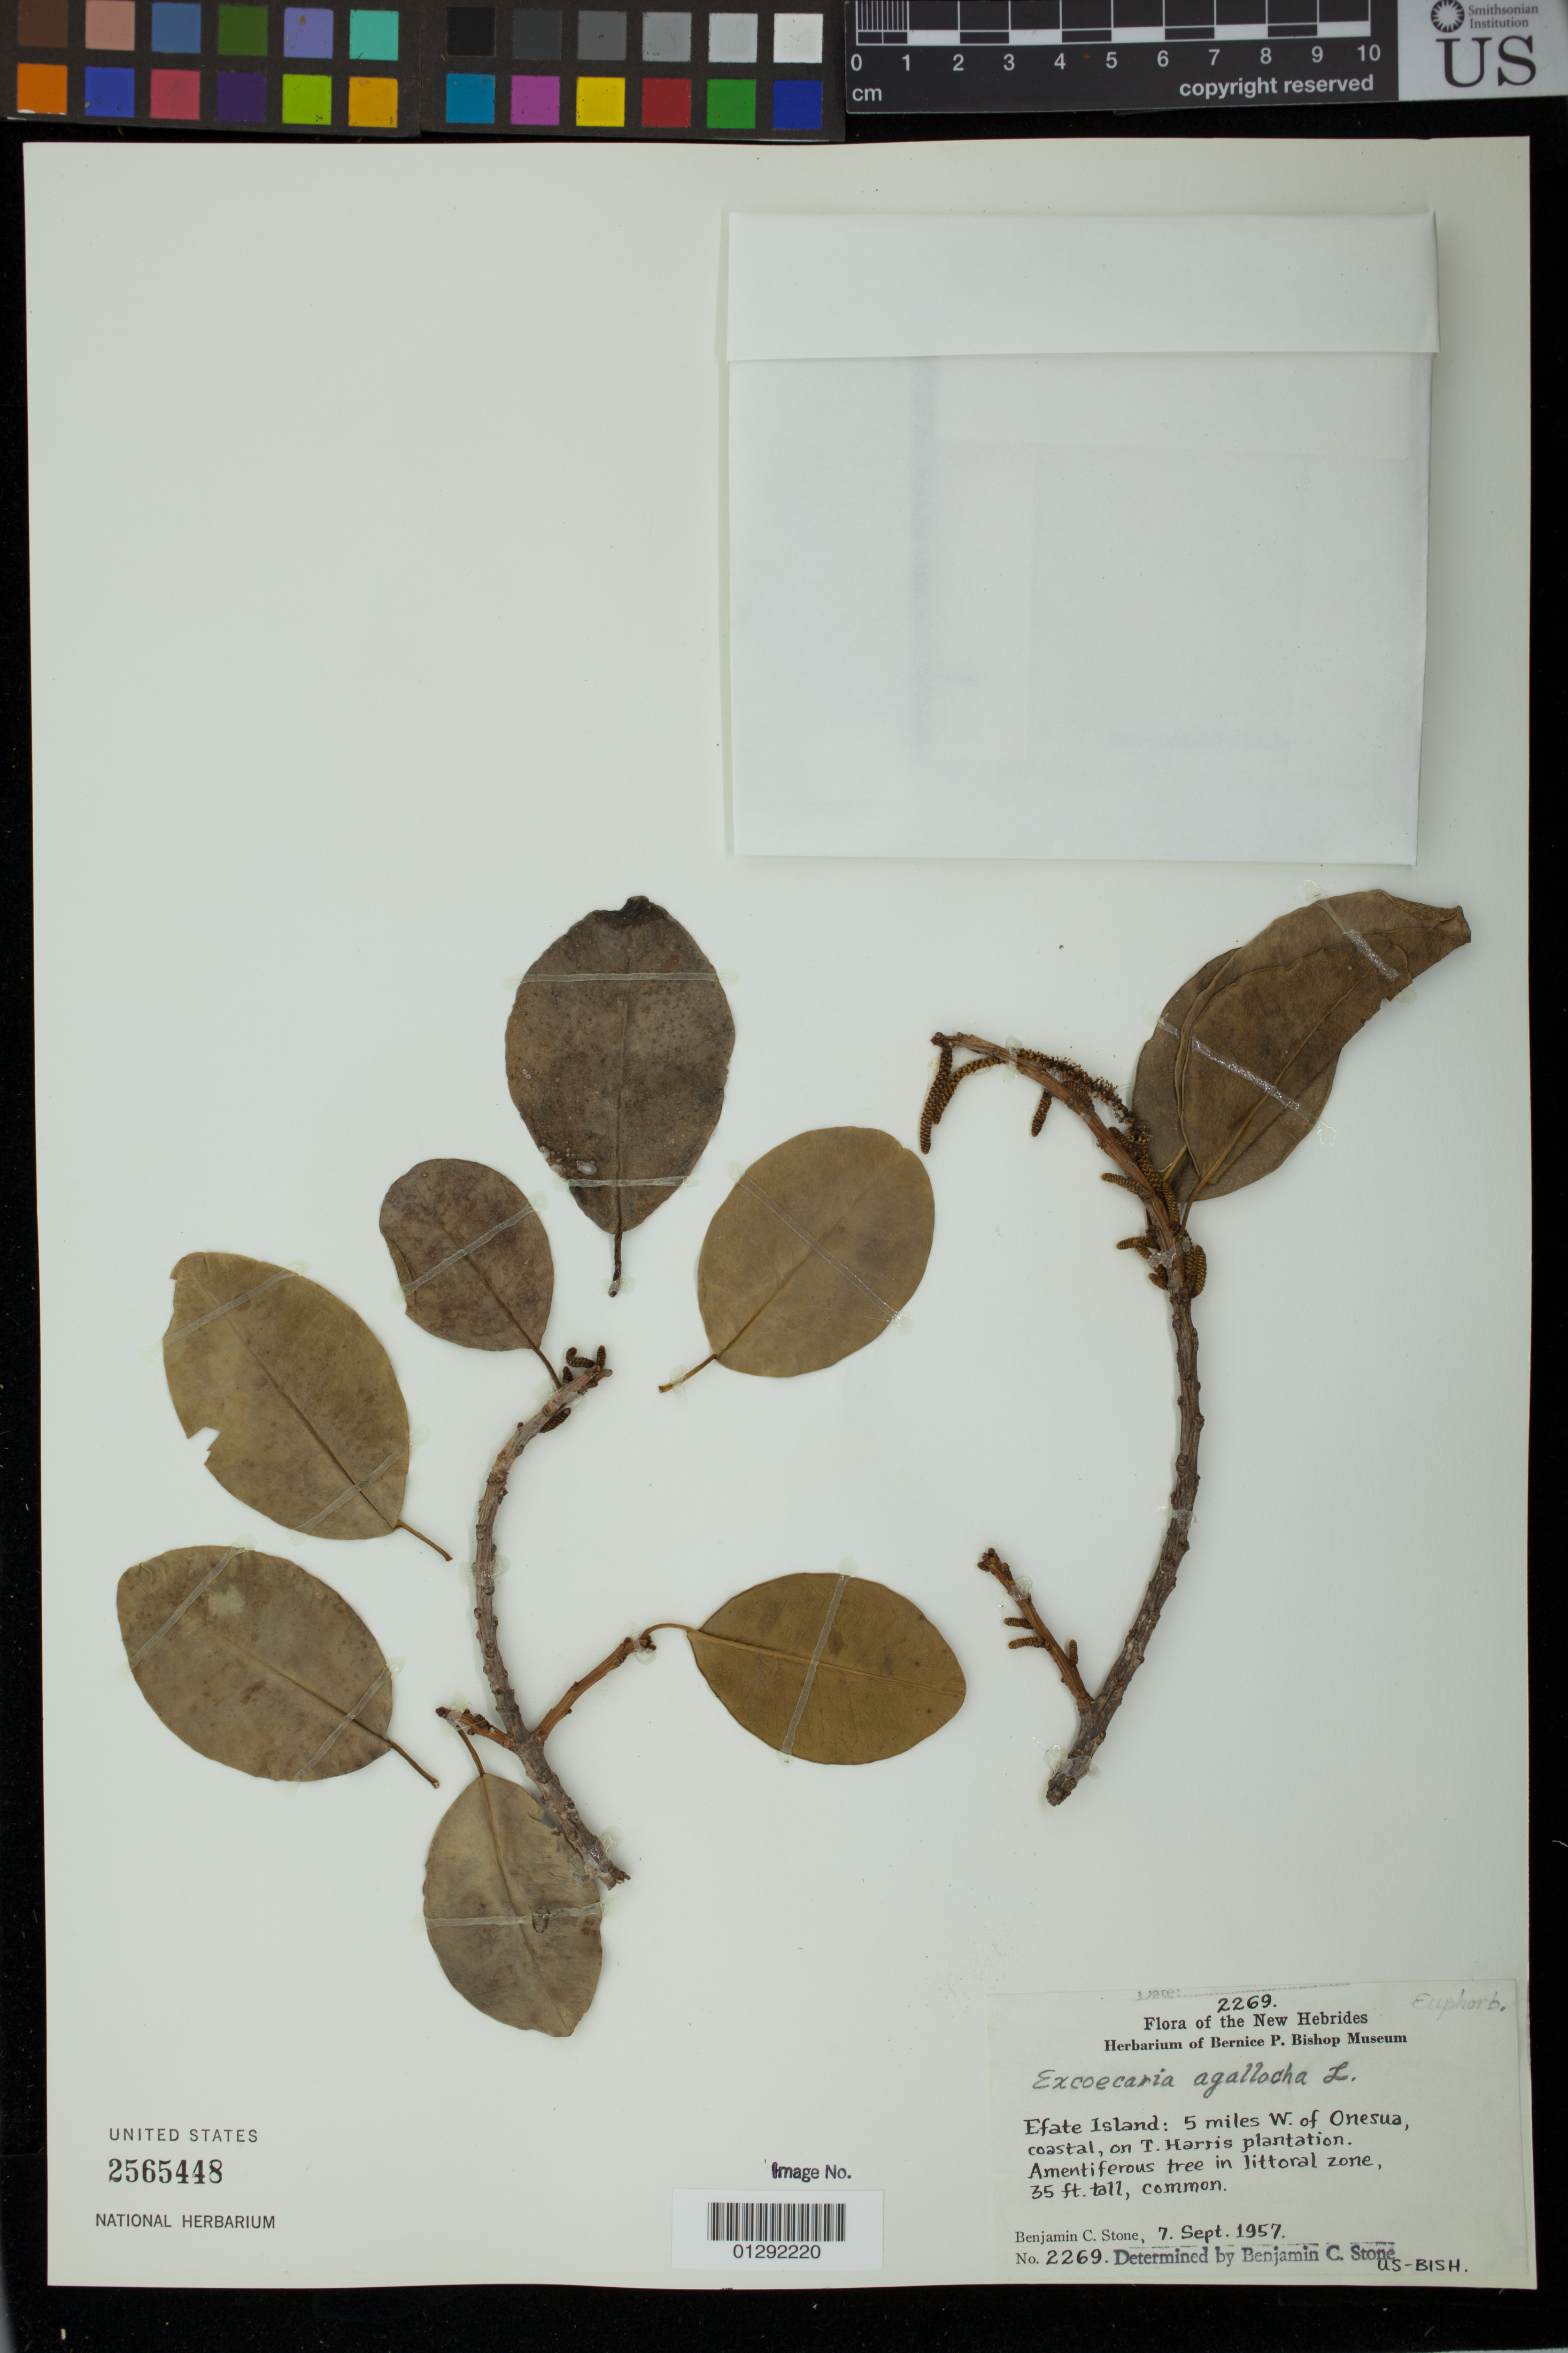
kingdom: Plantae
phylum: Tracheophyta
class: Magnoliopsida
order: Malpighiales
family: Euphorbiaceae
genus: Excoecaria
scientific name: Excoecaria agallocha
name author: L.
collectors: B. C. Stone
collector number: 2269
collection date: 1957-09-07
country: Vanuatu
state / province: Shefa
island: Efate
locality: New Hebrides. Efate Island: 5 miles W. Onesua, coastal, on T. Harris plantation.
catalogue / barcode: US 2565448